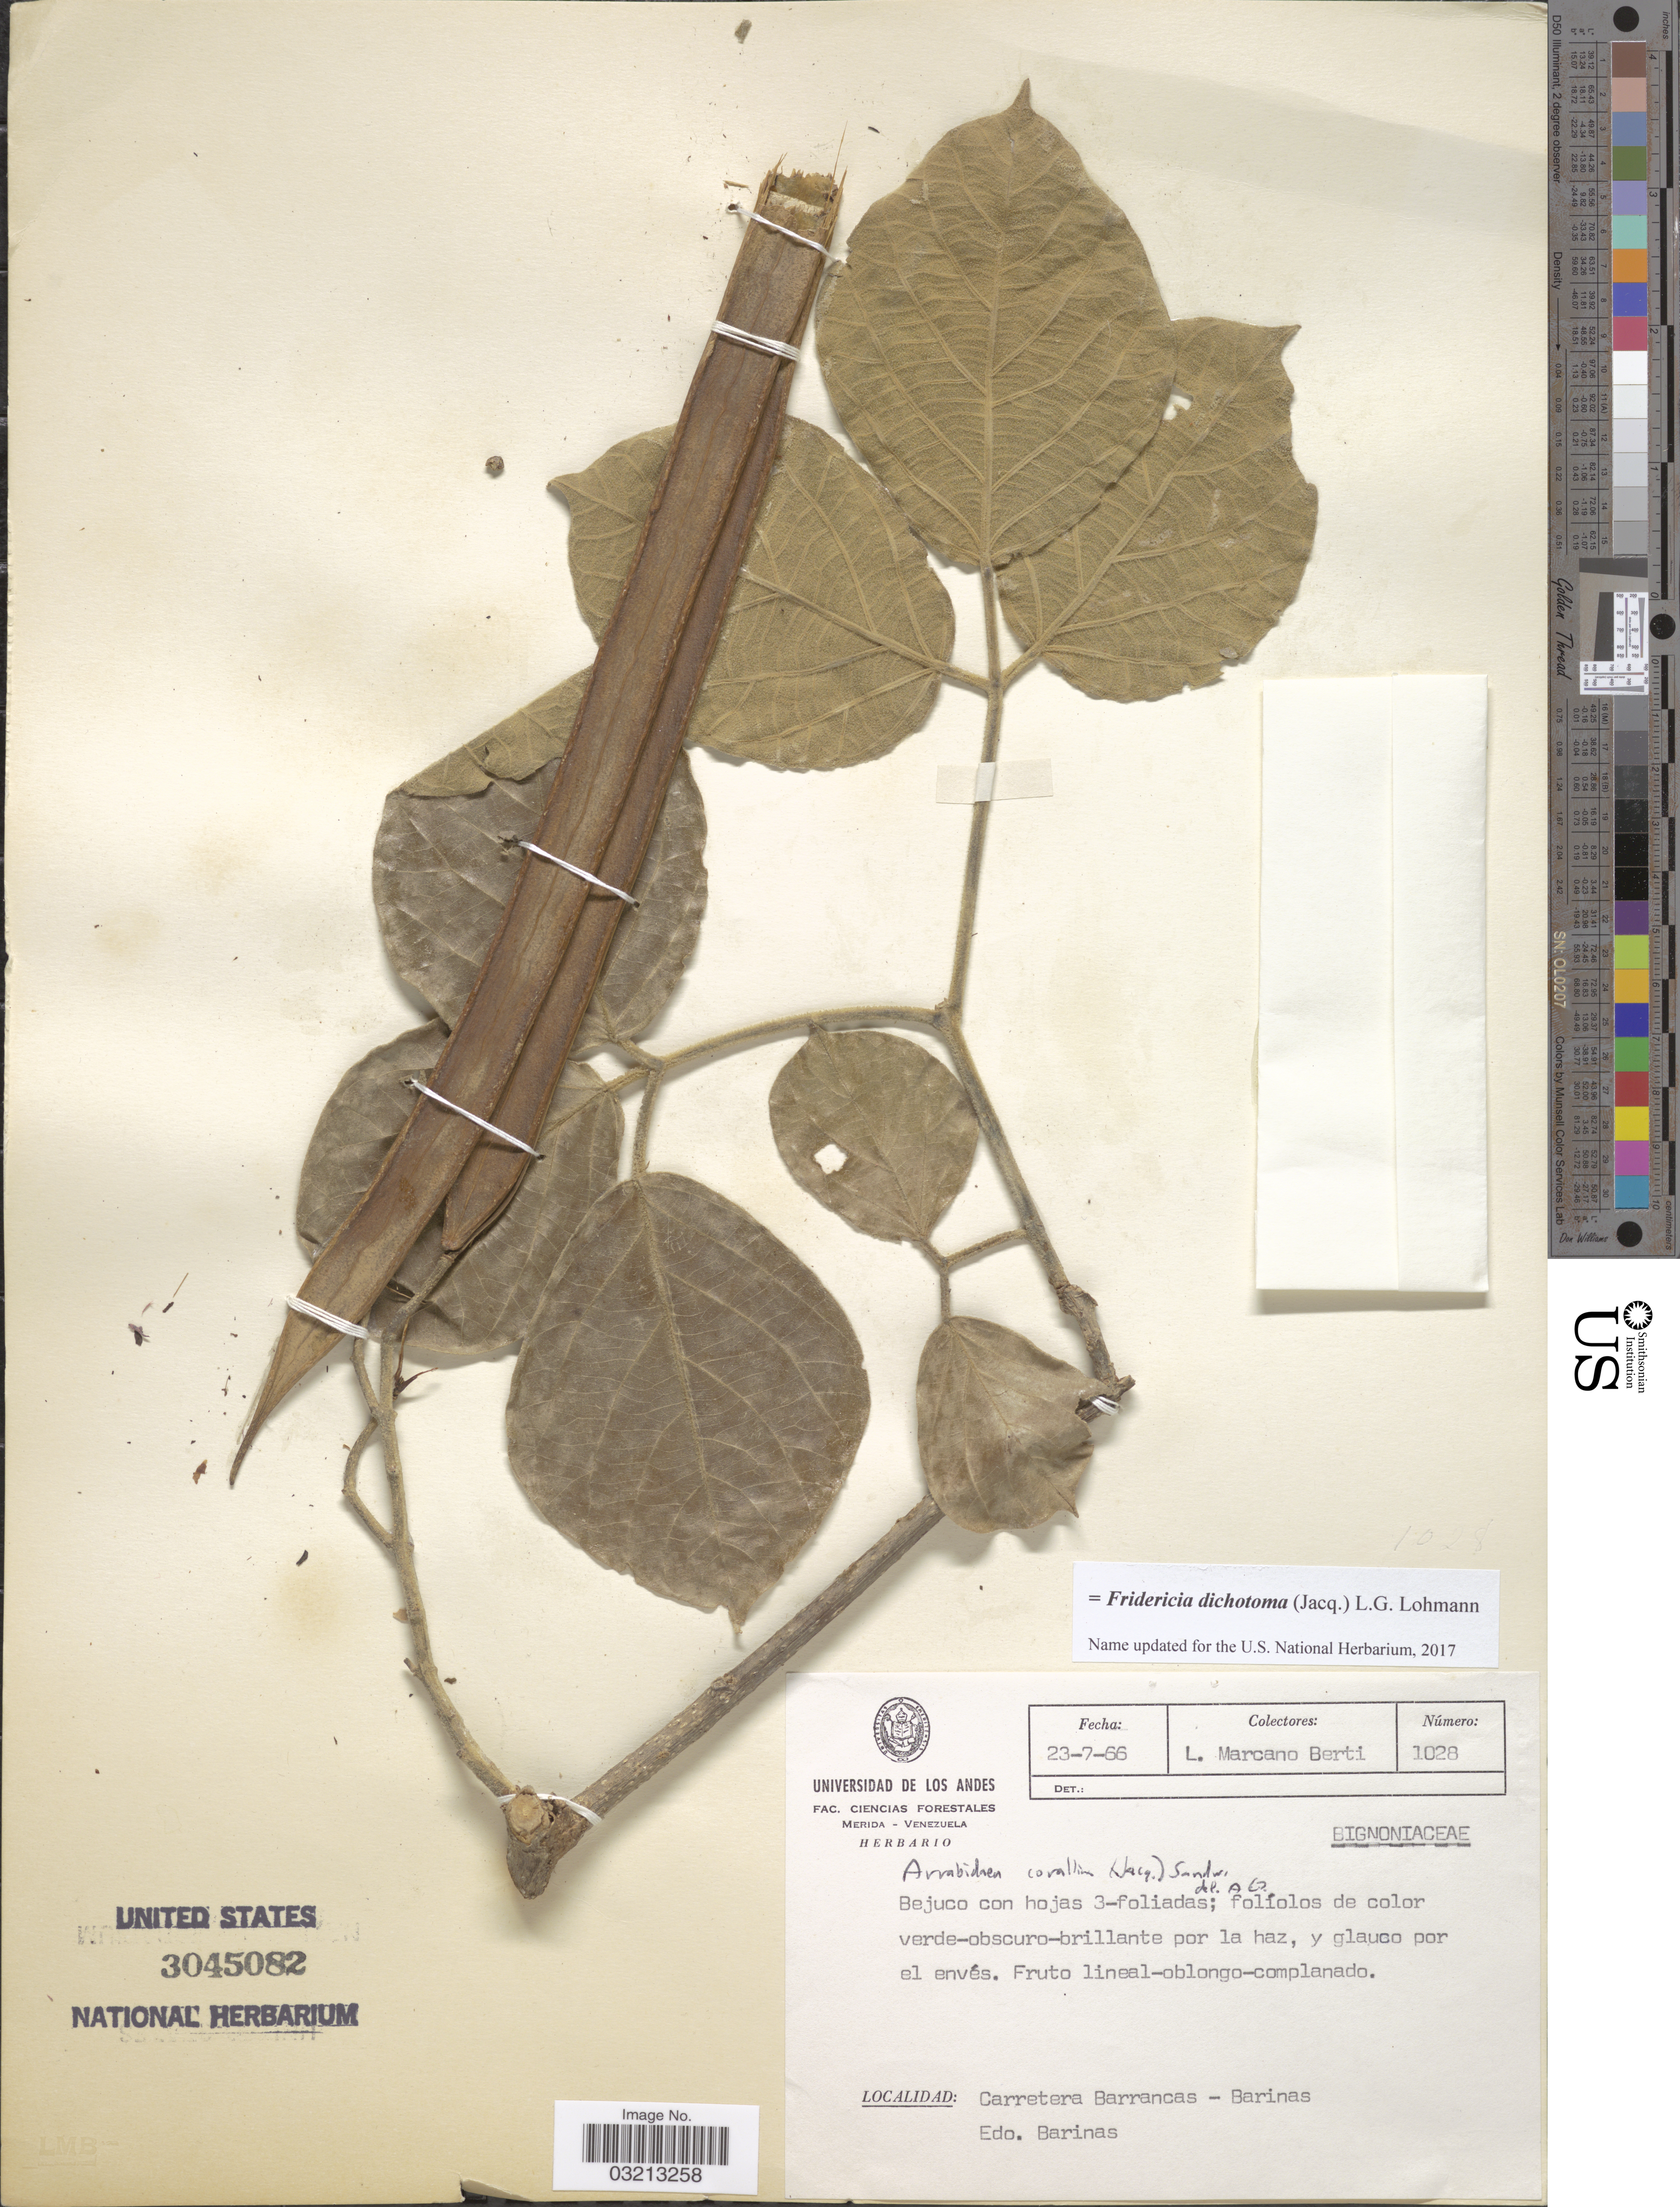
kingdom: Plantae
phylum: Tracheophyta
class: Magnoliopsida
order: Lamiales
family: Bignoniaceae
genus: Fridericia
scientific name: Fridericia dichotoma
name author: (Jacq.) L.G. Lohmann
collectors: L. Marcano-Berti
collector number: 1028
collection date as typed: Transcribed d/m/y: 23/7/66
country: Venezuela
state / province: Barinas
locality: Carretera Barrancas - Barinas.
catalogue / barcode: US 3045082